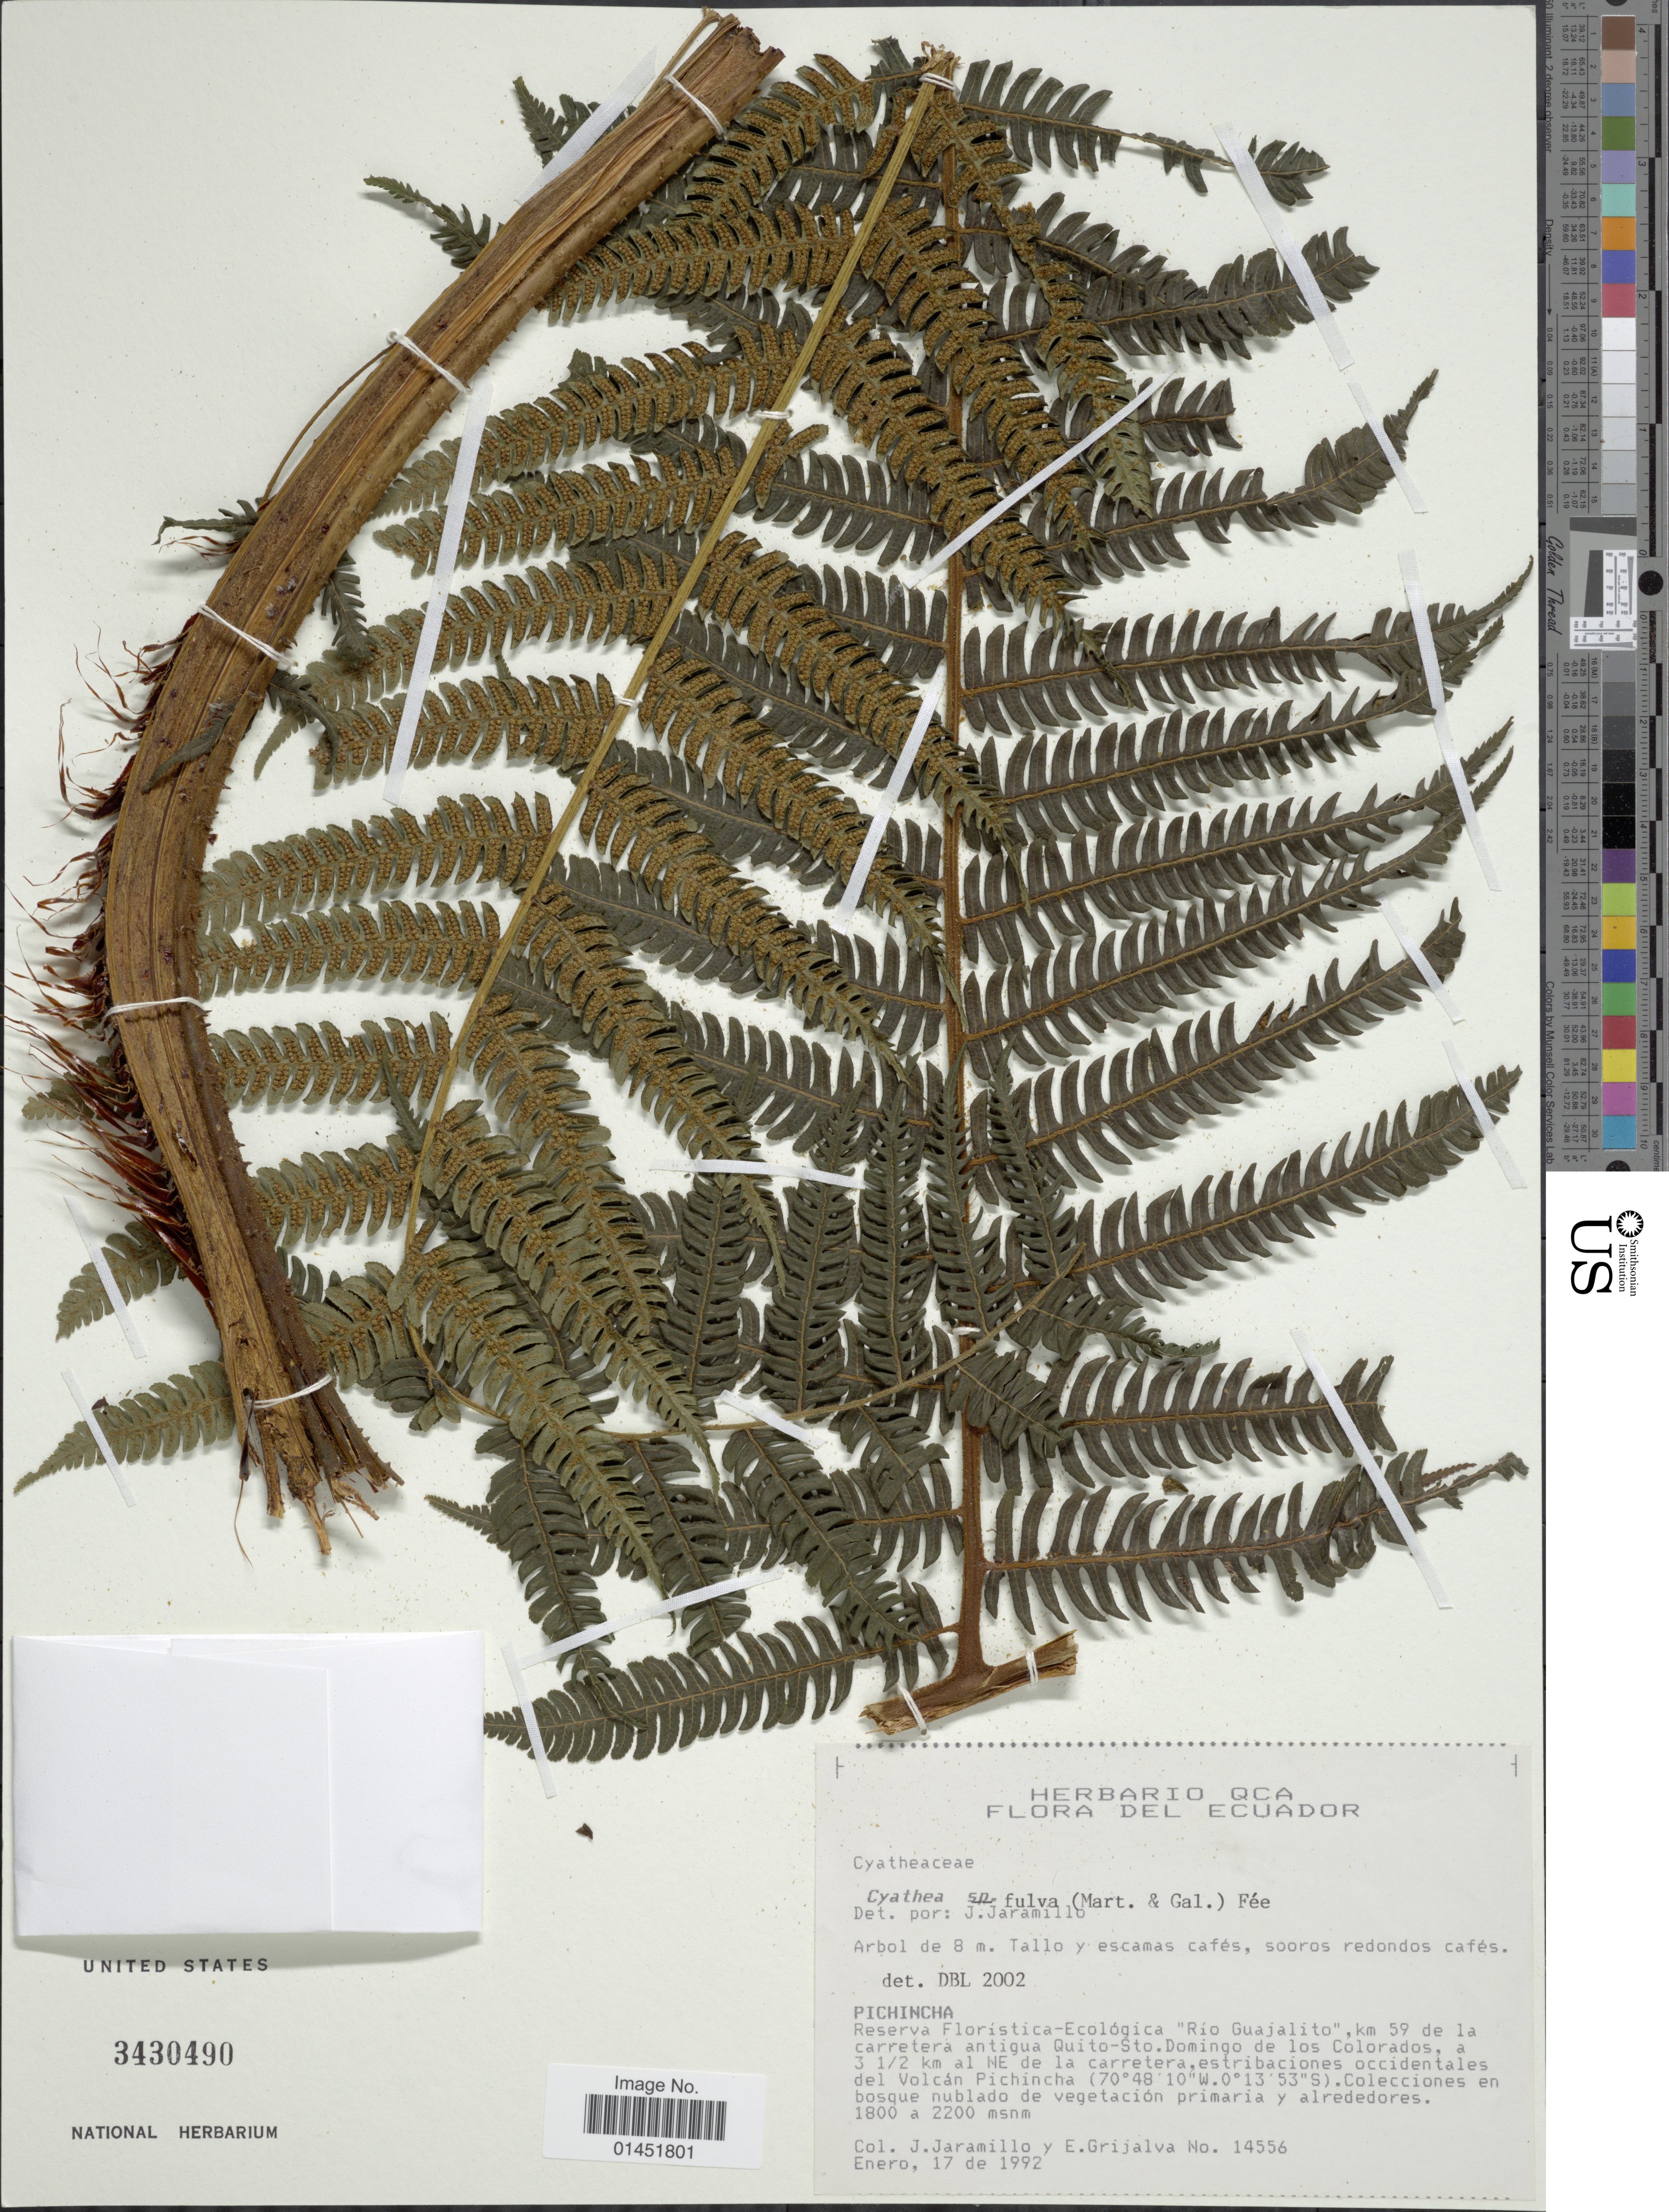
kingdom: Plantae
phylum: Tracheophyta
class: Polypodiopsida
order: Cyatheales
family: Cyatheaceae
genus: Cyathea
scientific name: Cyathea fulva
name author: (M. Martens & Galeotti) Fée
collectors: J. Jaramillo & E. Grijalva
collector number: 14556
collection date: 1992-01-17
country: Ecuador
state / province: Pichincha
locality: Reserva Floristica-Ecologica 'Rio Guajalito,' km 59 de la carretera antigua Quito-Sto Domingo de los Colorados, a 3½ km al NE de la carretera, estribaciones occidentales del Volcán Pichincha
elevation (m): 1800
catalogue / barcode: US 3430490